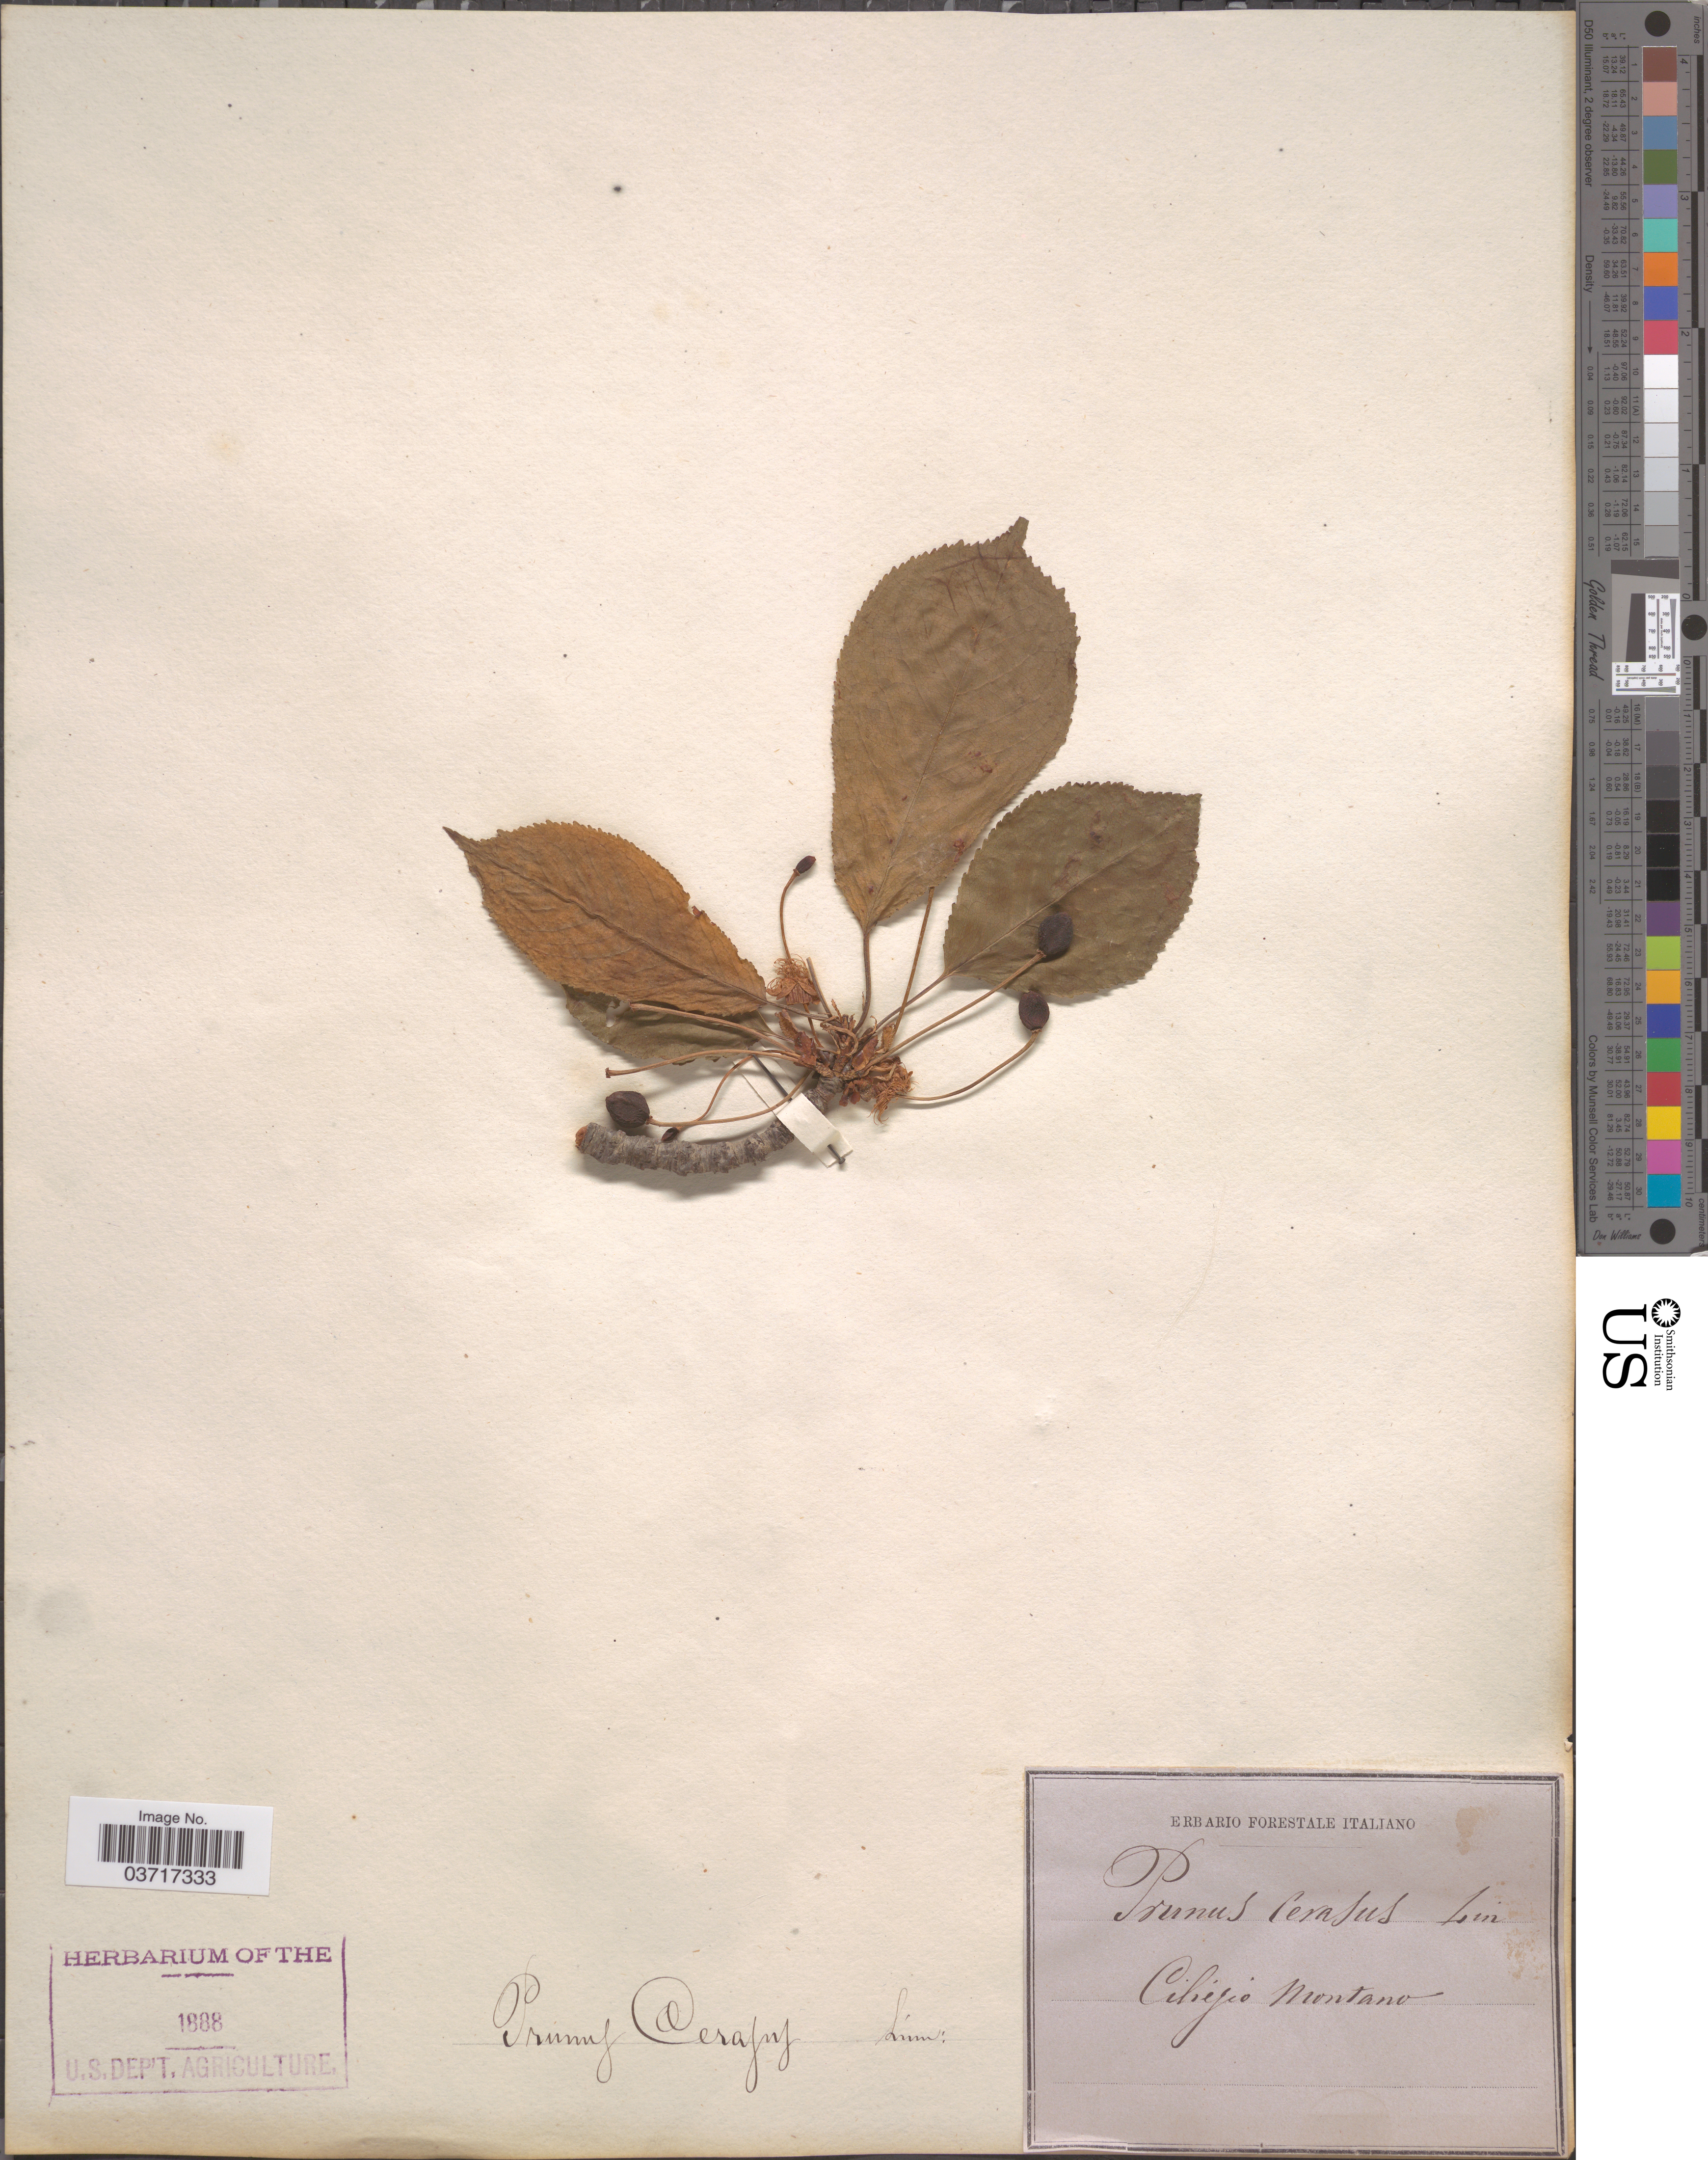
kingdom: Plantae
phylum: Tracheophyta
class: Magnoliopsida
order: Rosales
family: Rosaceae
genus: Prunus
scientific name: Prunus cerasus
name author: L.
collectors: Ex herb. Forestale Italiano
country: Italy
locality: Ciliejio Montano.